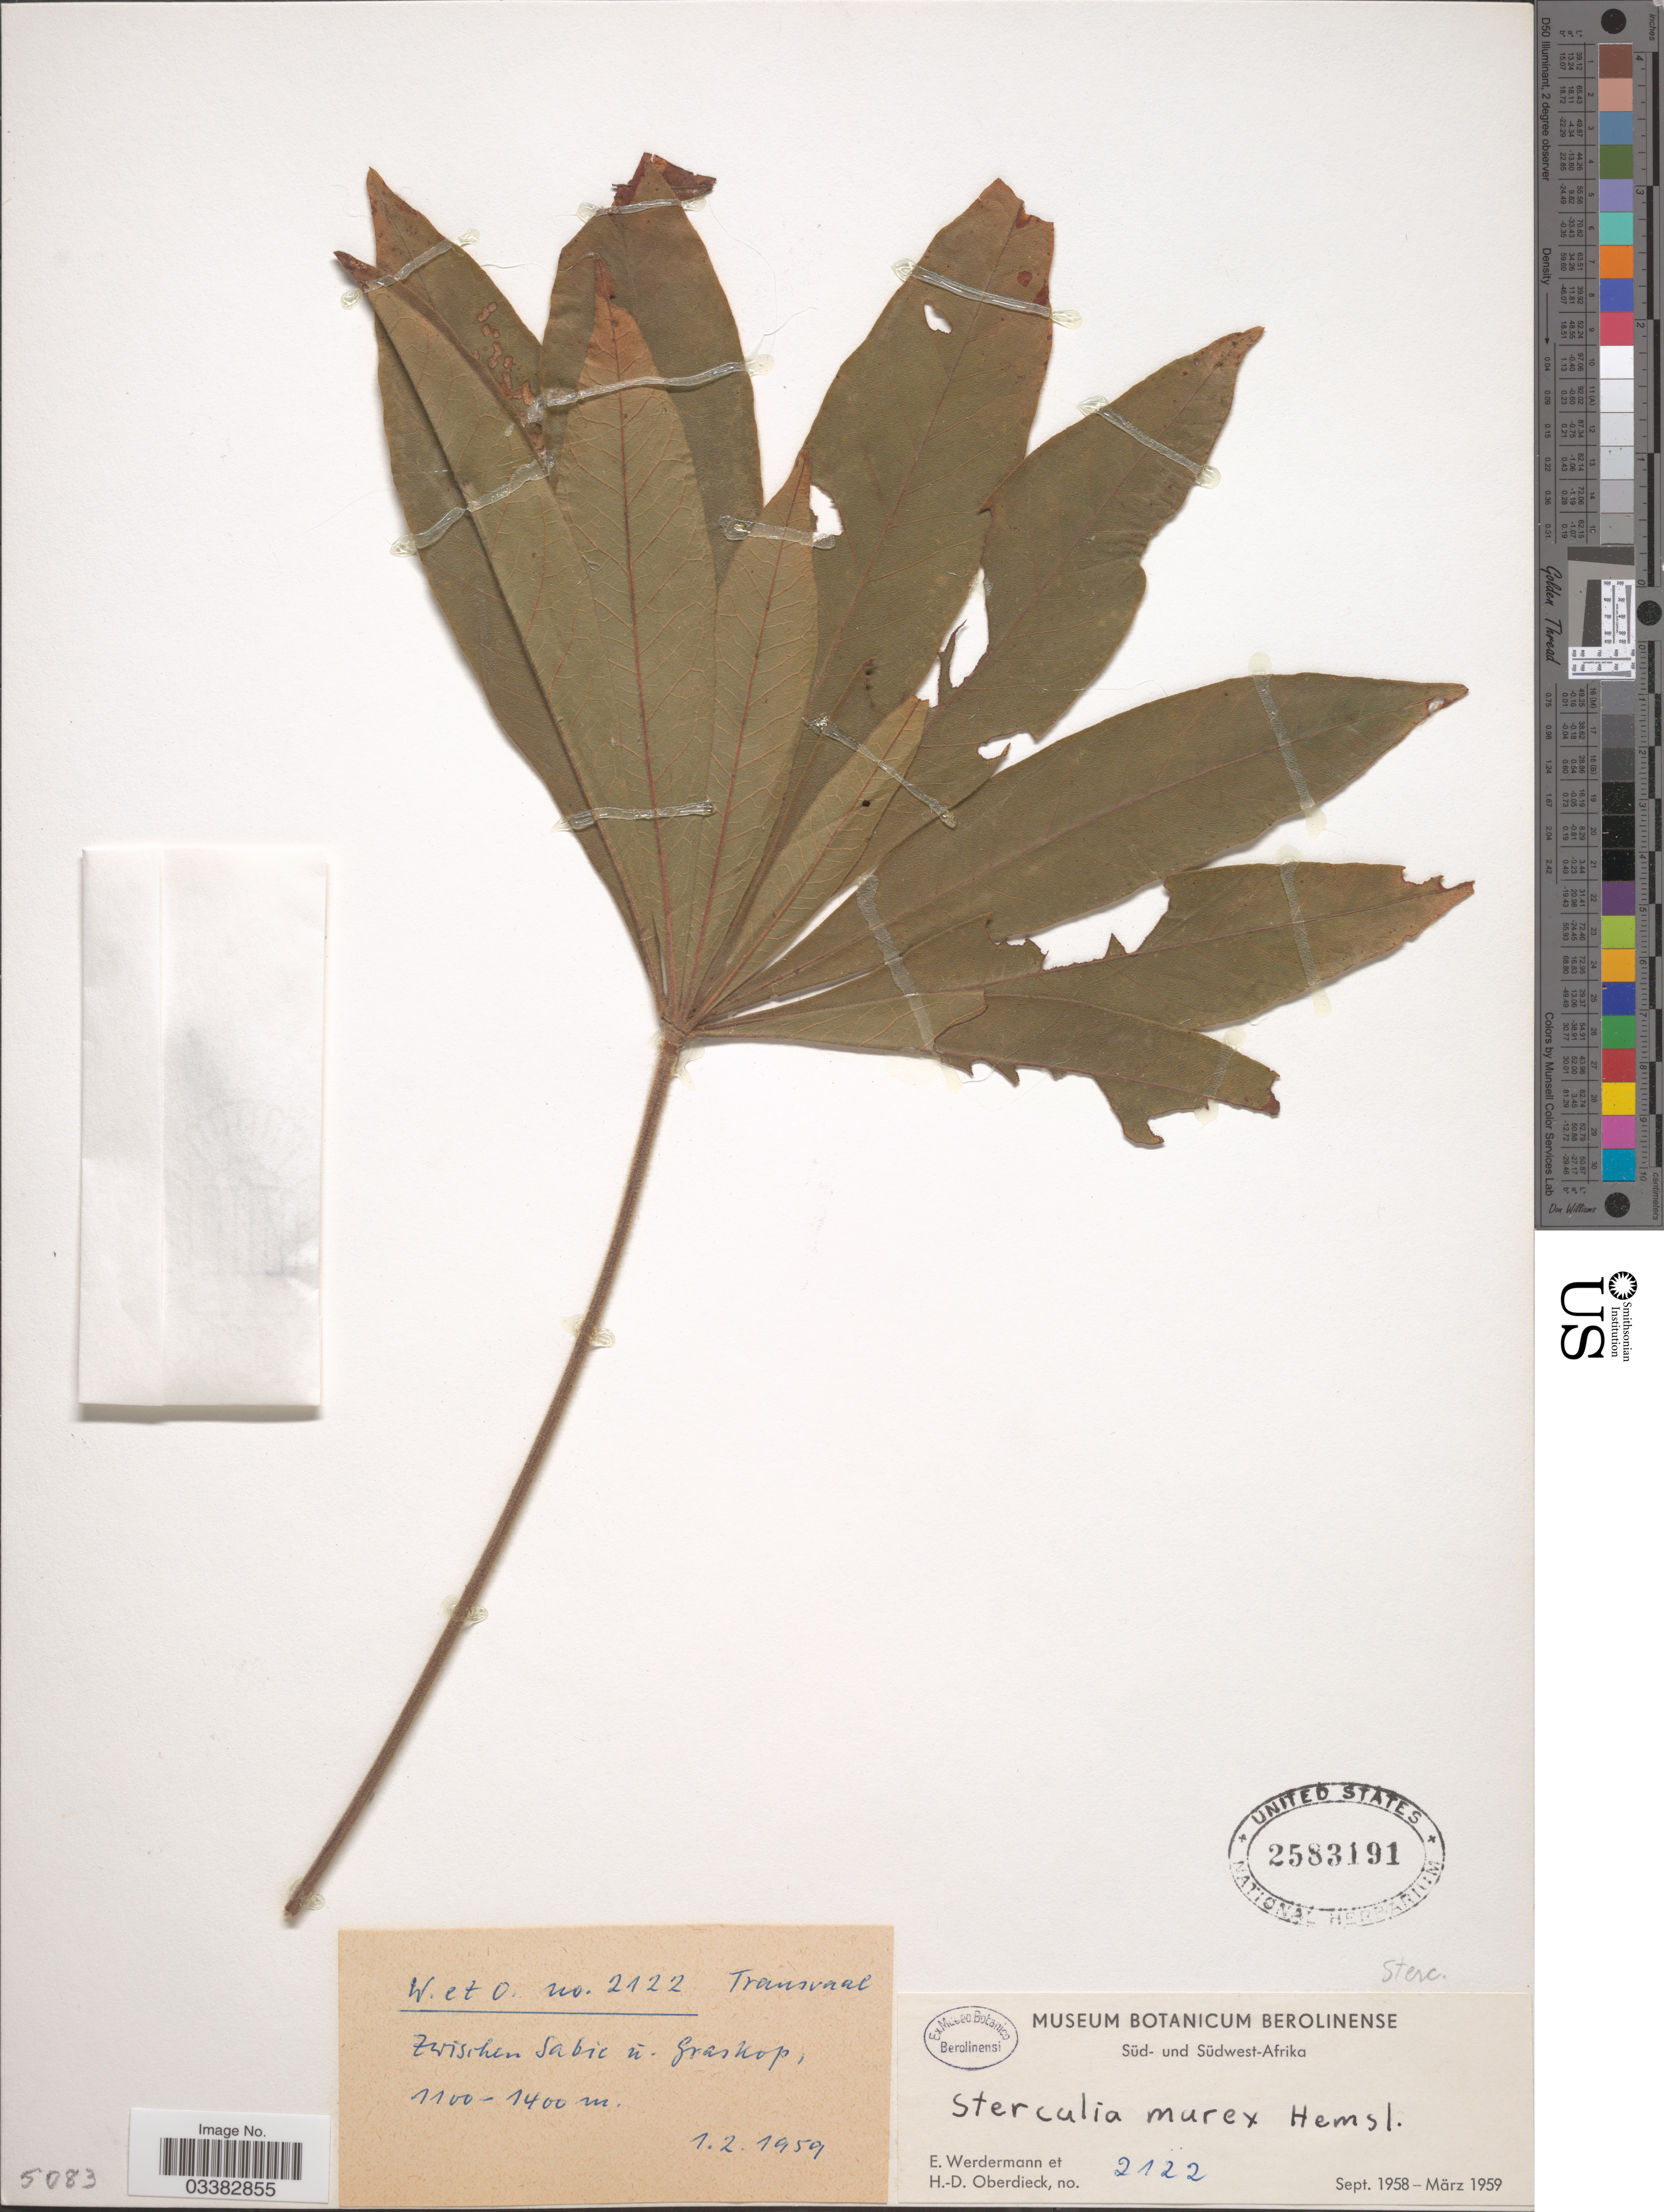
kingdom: Plantae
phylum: Tracheophyta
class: Magnoliopsida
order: Malvales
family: Malvaceae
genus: Sterculia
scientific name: Sterculia murex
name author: Hemsl.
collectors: E. Werdermann & H. Oberdieck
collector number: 2122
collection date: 1959-02-01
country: South Africa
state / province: Mpumalanga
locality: Süd-Afrika. Transvaal. Zwischen Sabie ú. Graskop.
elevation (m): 1100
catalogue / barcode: US 2583191